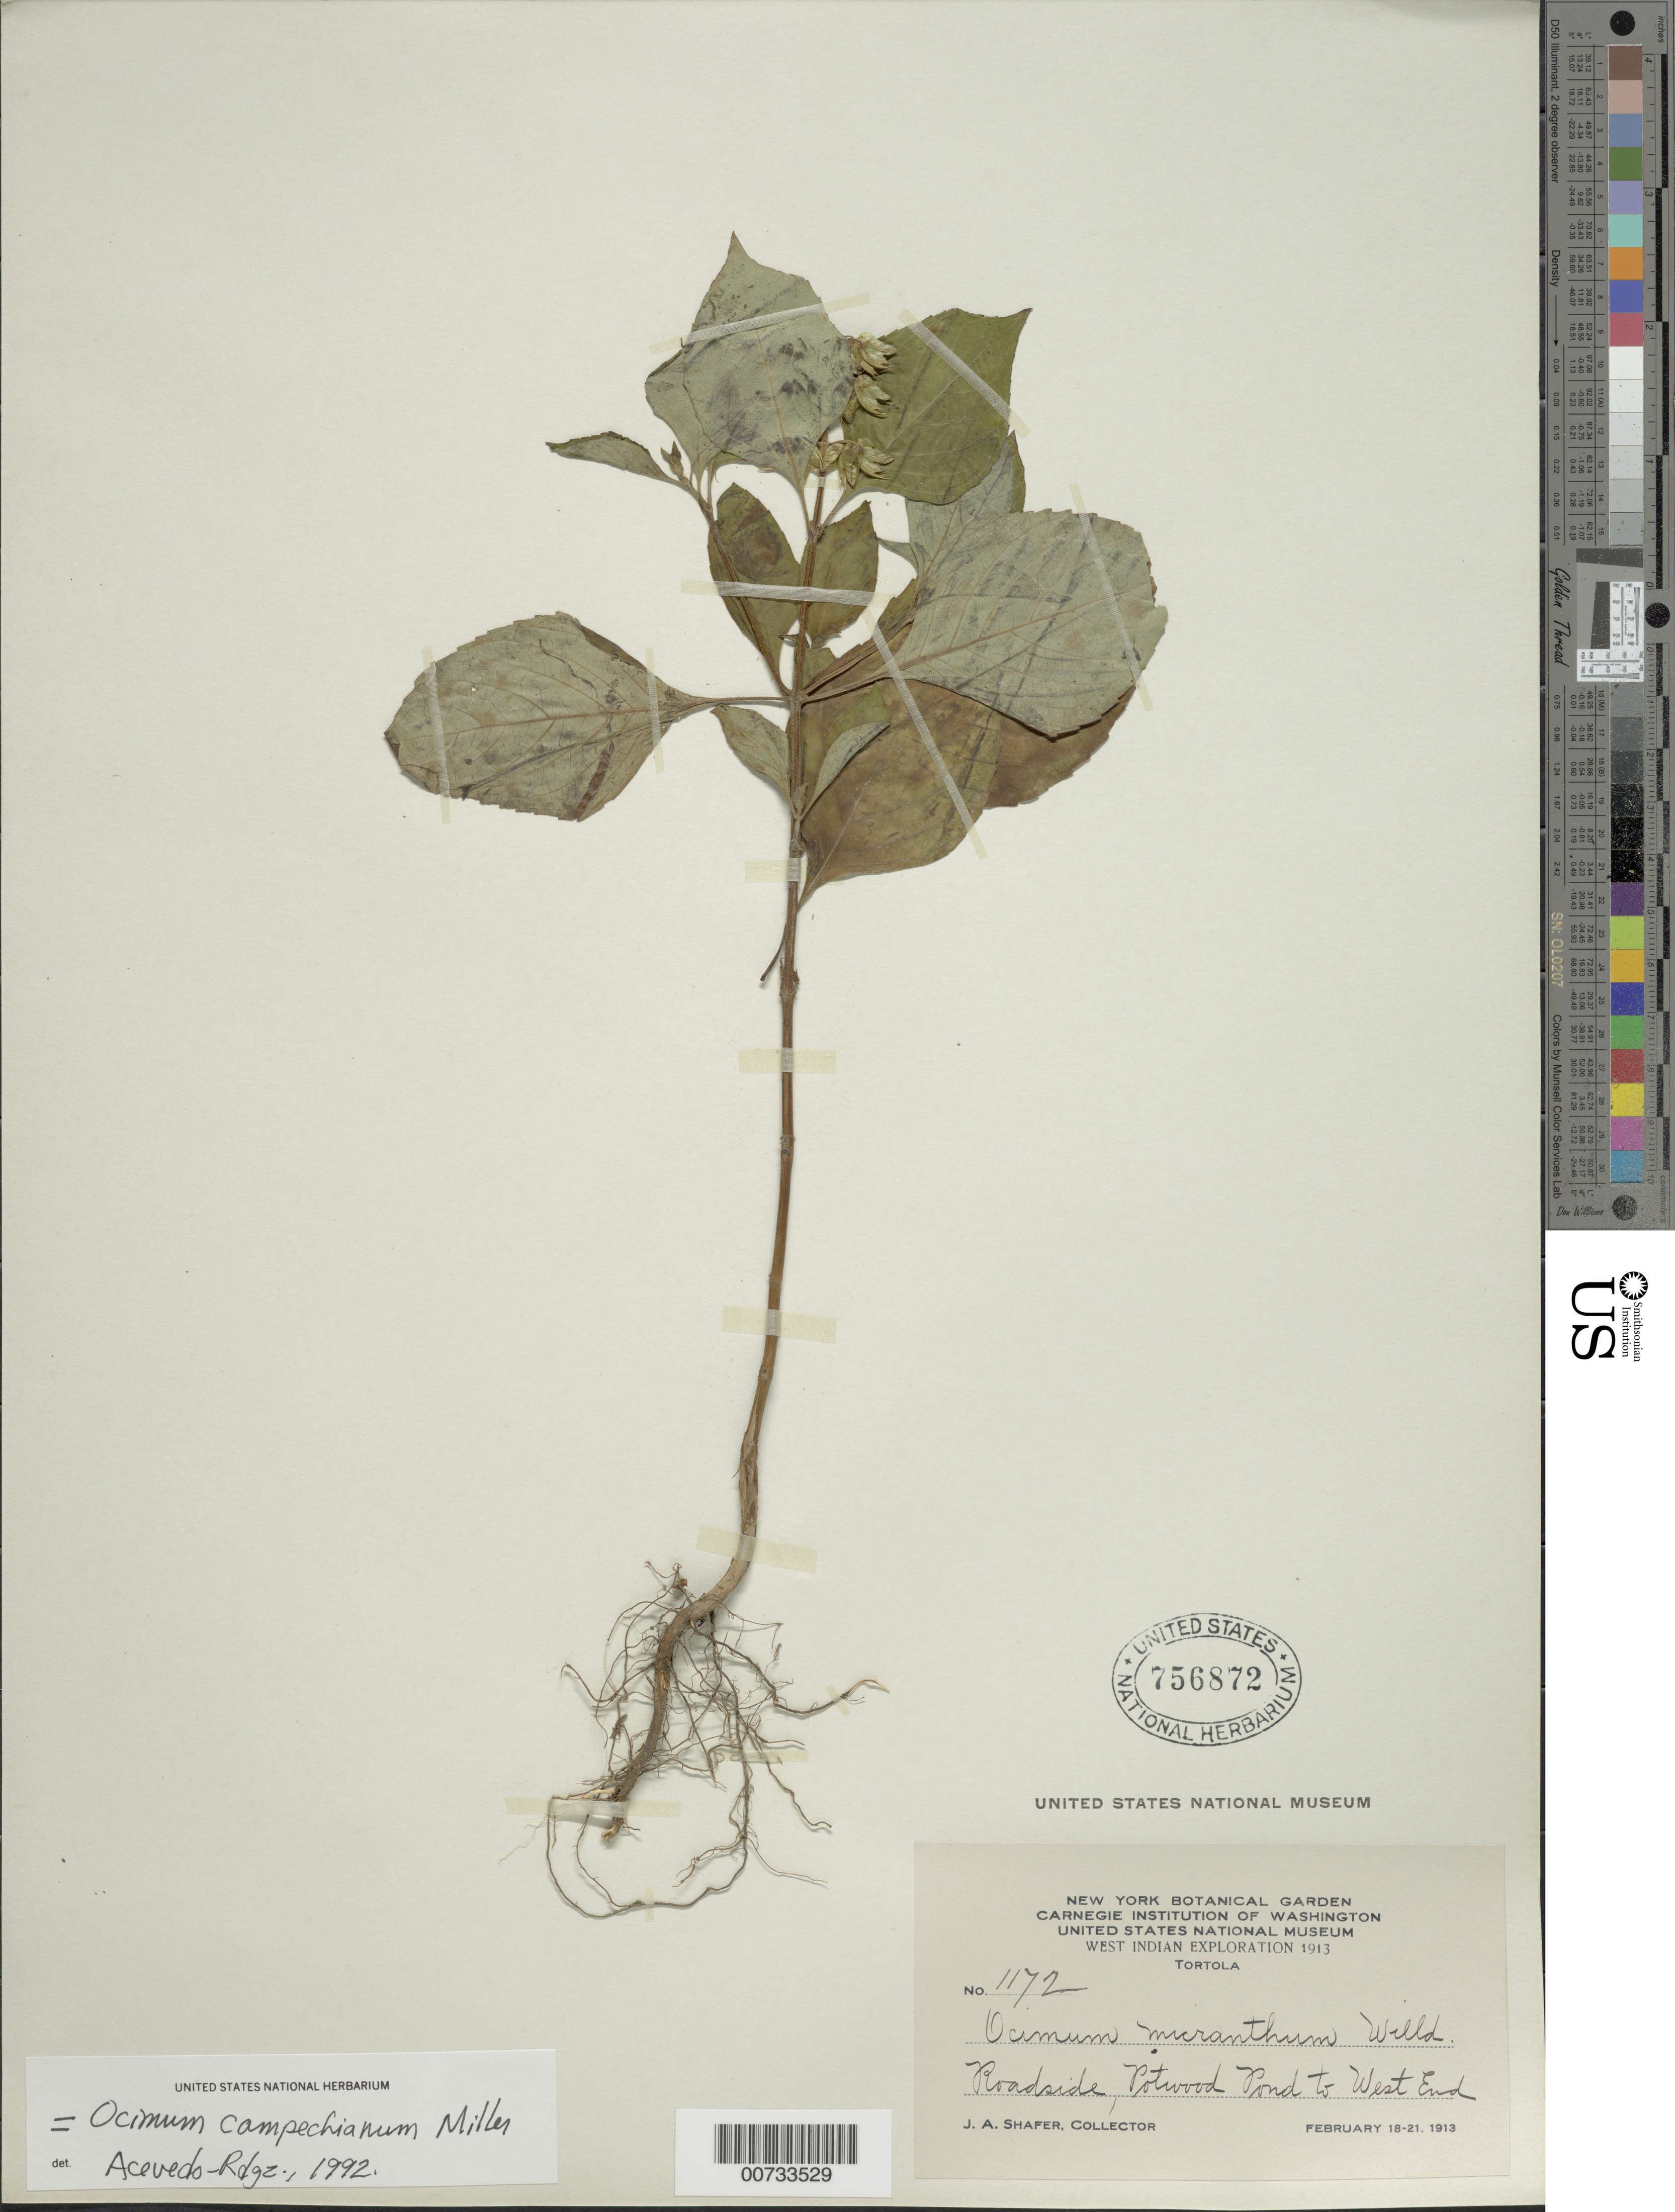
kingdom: Plantae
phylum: Tracheophyta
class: Magnoliopsida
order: Lamiales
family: Lamiaceae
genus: Ocimum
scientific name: Ocimum campechianum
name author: Mill.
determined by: Acevedo-Rodríguez, P., (BOT), Smithsonian Institution - National Museum of Natural History (UNITED STATES)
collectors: J. A. Shafer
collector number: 1172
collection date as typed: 18 Feb 1913 to 21 Feb 1913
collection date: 1913-02-18/1913-02-21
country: British Virgin Islands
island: Tortola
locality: Tortola, Potwood Pond to West End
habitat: Roadside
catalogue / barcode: US 756872